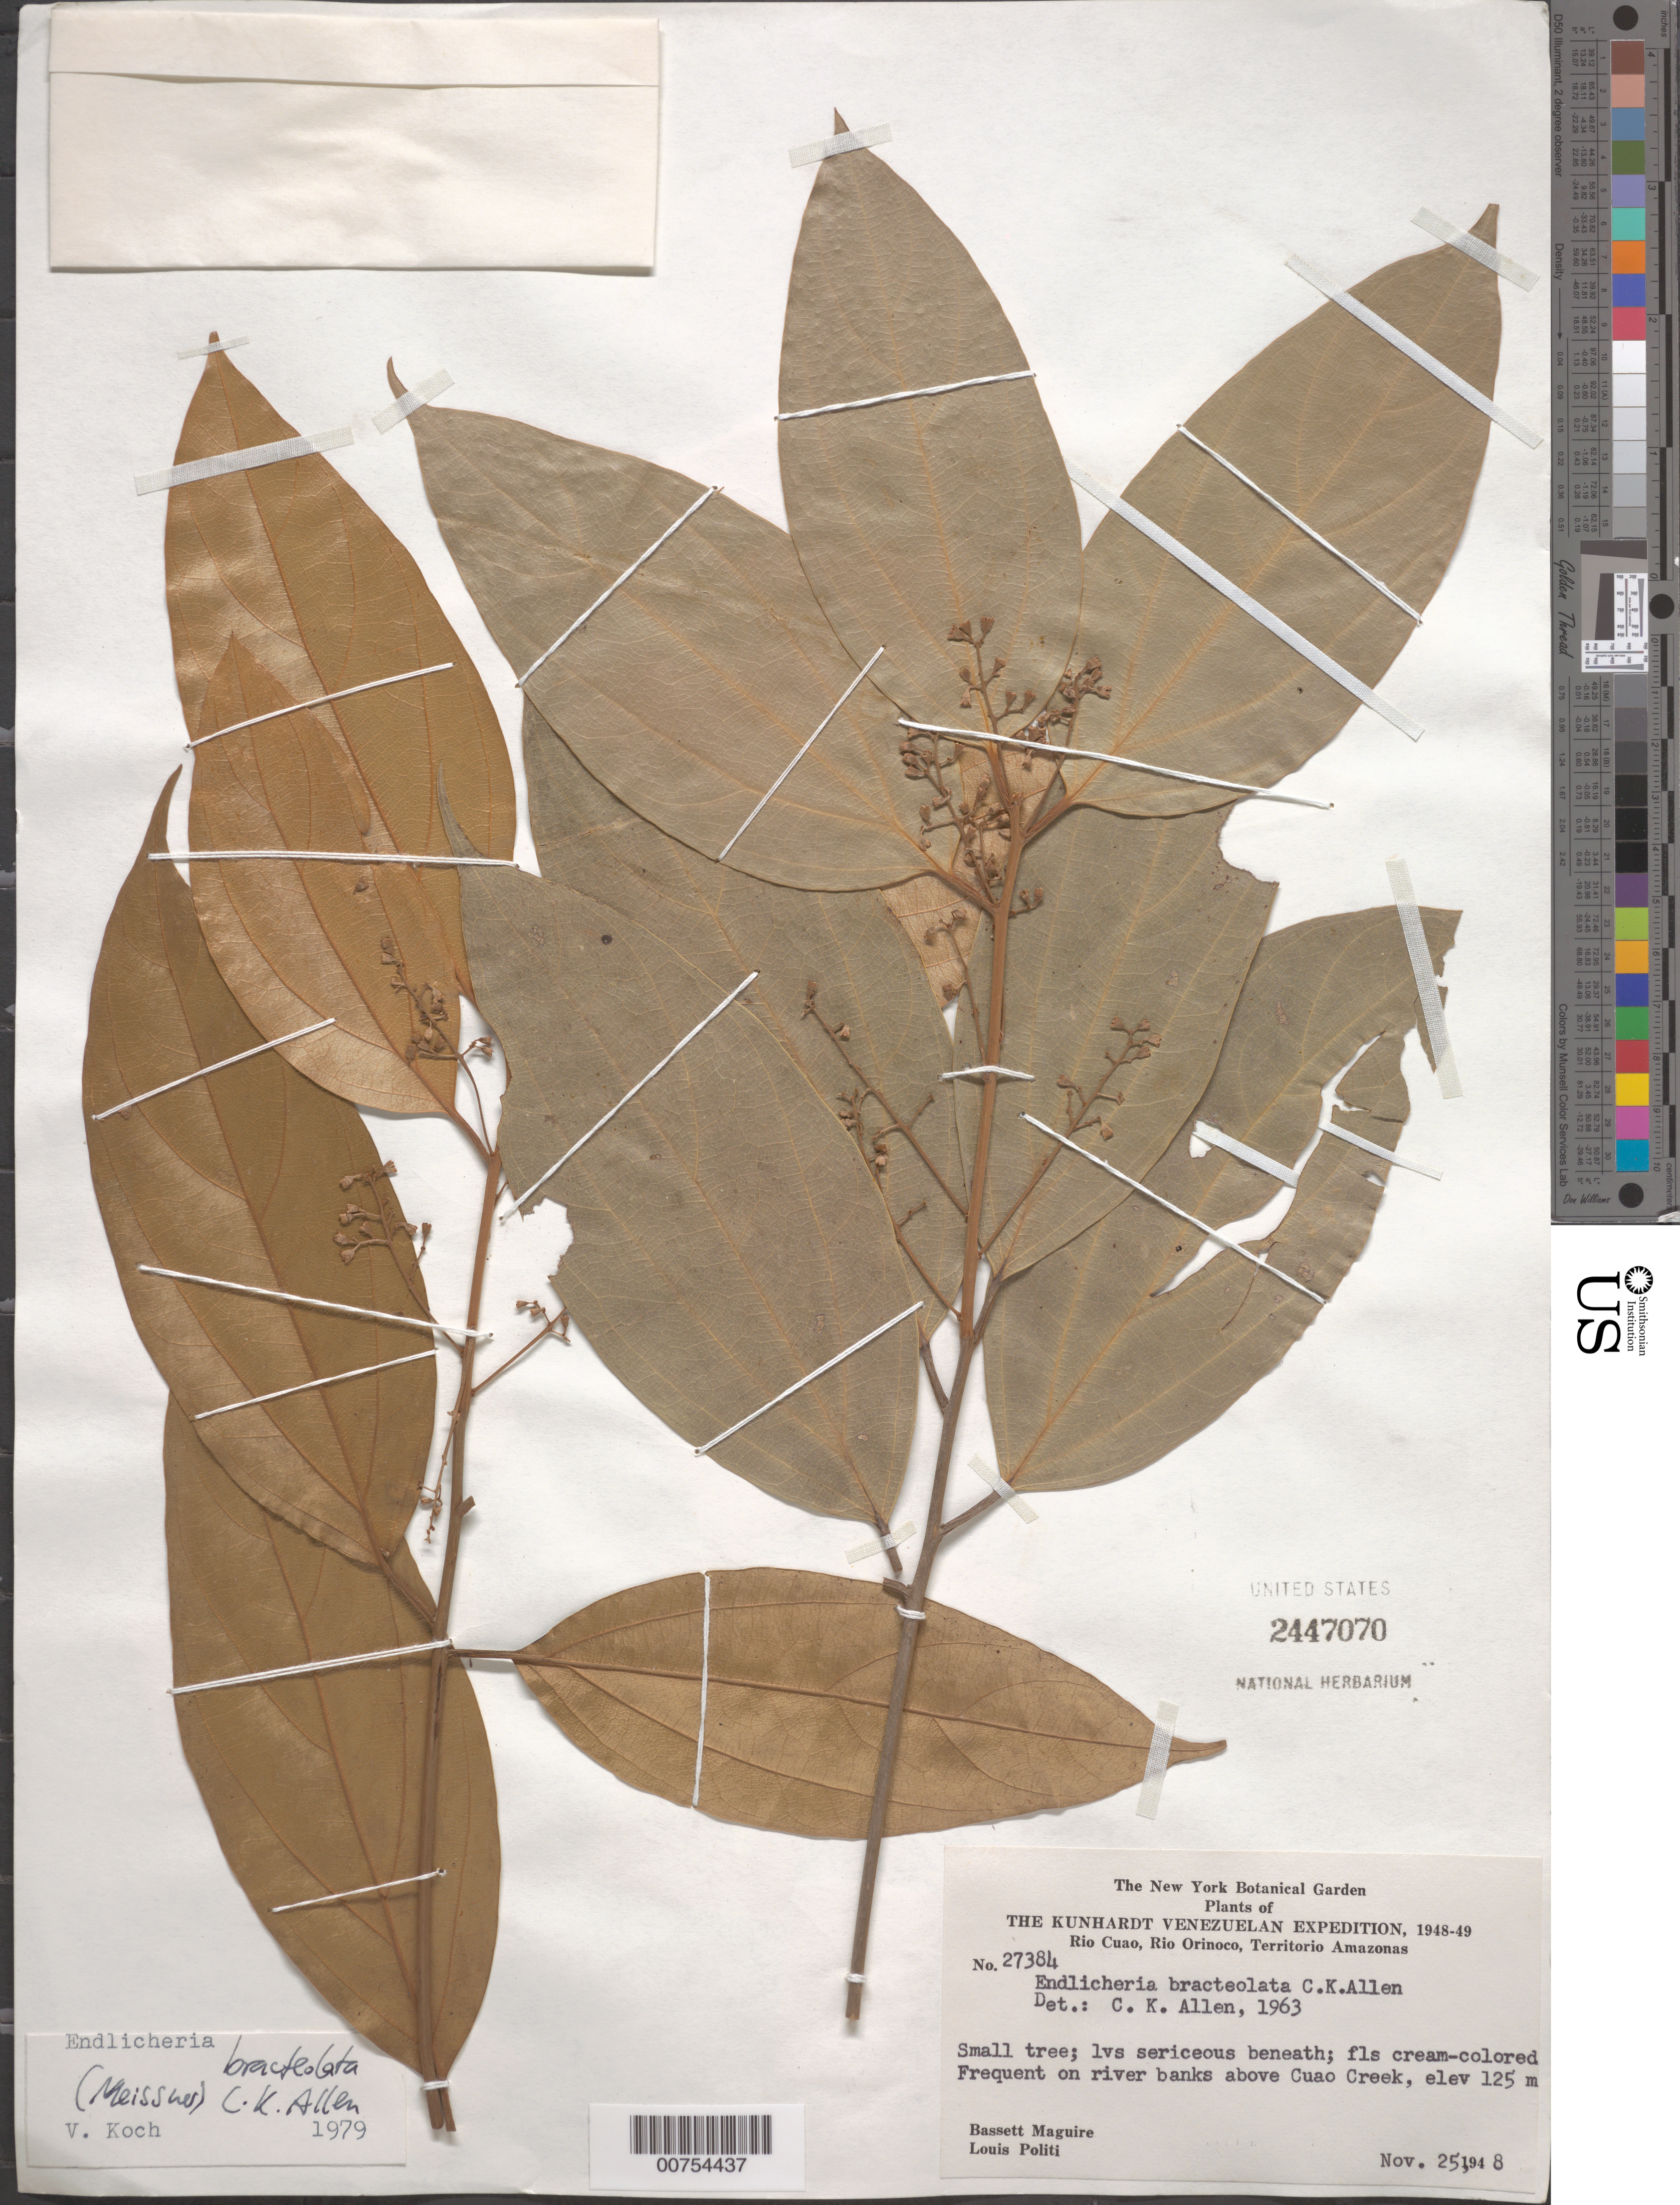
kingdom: Plantae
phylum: Tracheophyta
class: Magnoliopsida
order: Laurales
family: Lauraceae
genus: Endlicheria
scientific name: Endlicheria bracteolata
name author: (Meisn.) C.K. Allen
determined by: Koch, V.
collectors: B. Maguire & L. Politi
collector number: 27384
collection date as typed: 25-Nov-48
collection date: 1948-11-25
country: Venezuela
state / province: Amazonas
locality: Río Cuao, Río Orinoco, above Cuao Creek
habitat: Banks of river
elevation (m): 145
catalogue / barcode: US 2447070